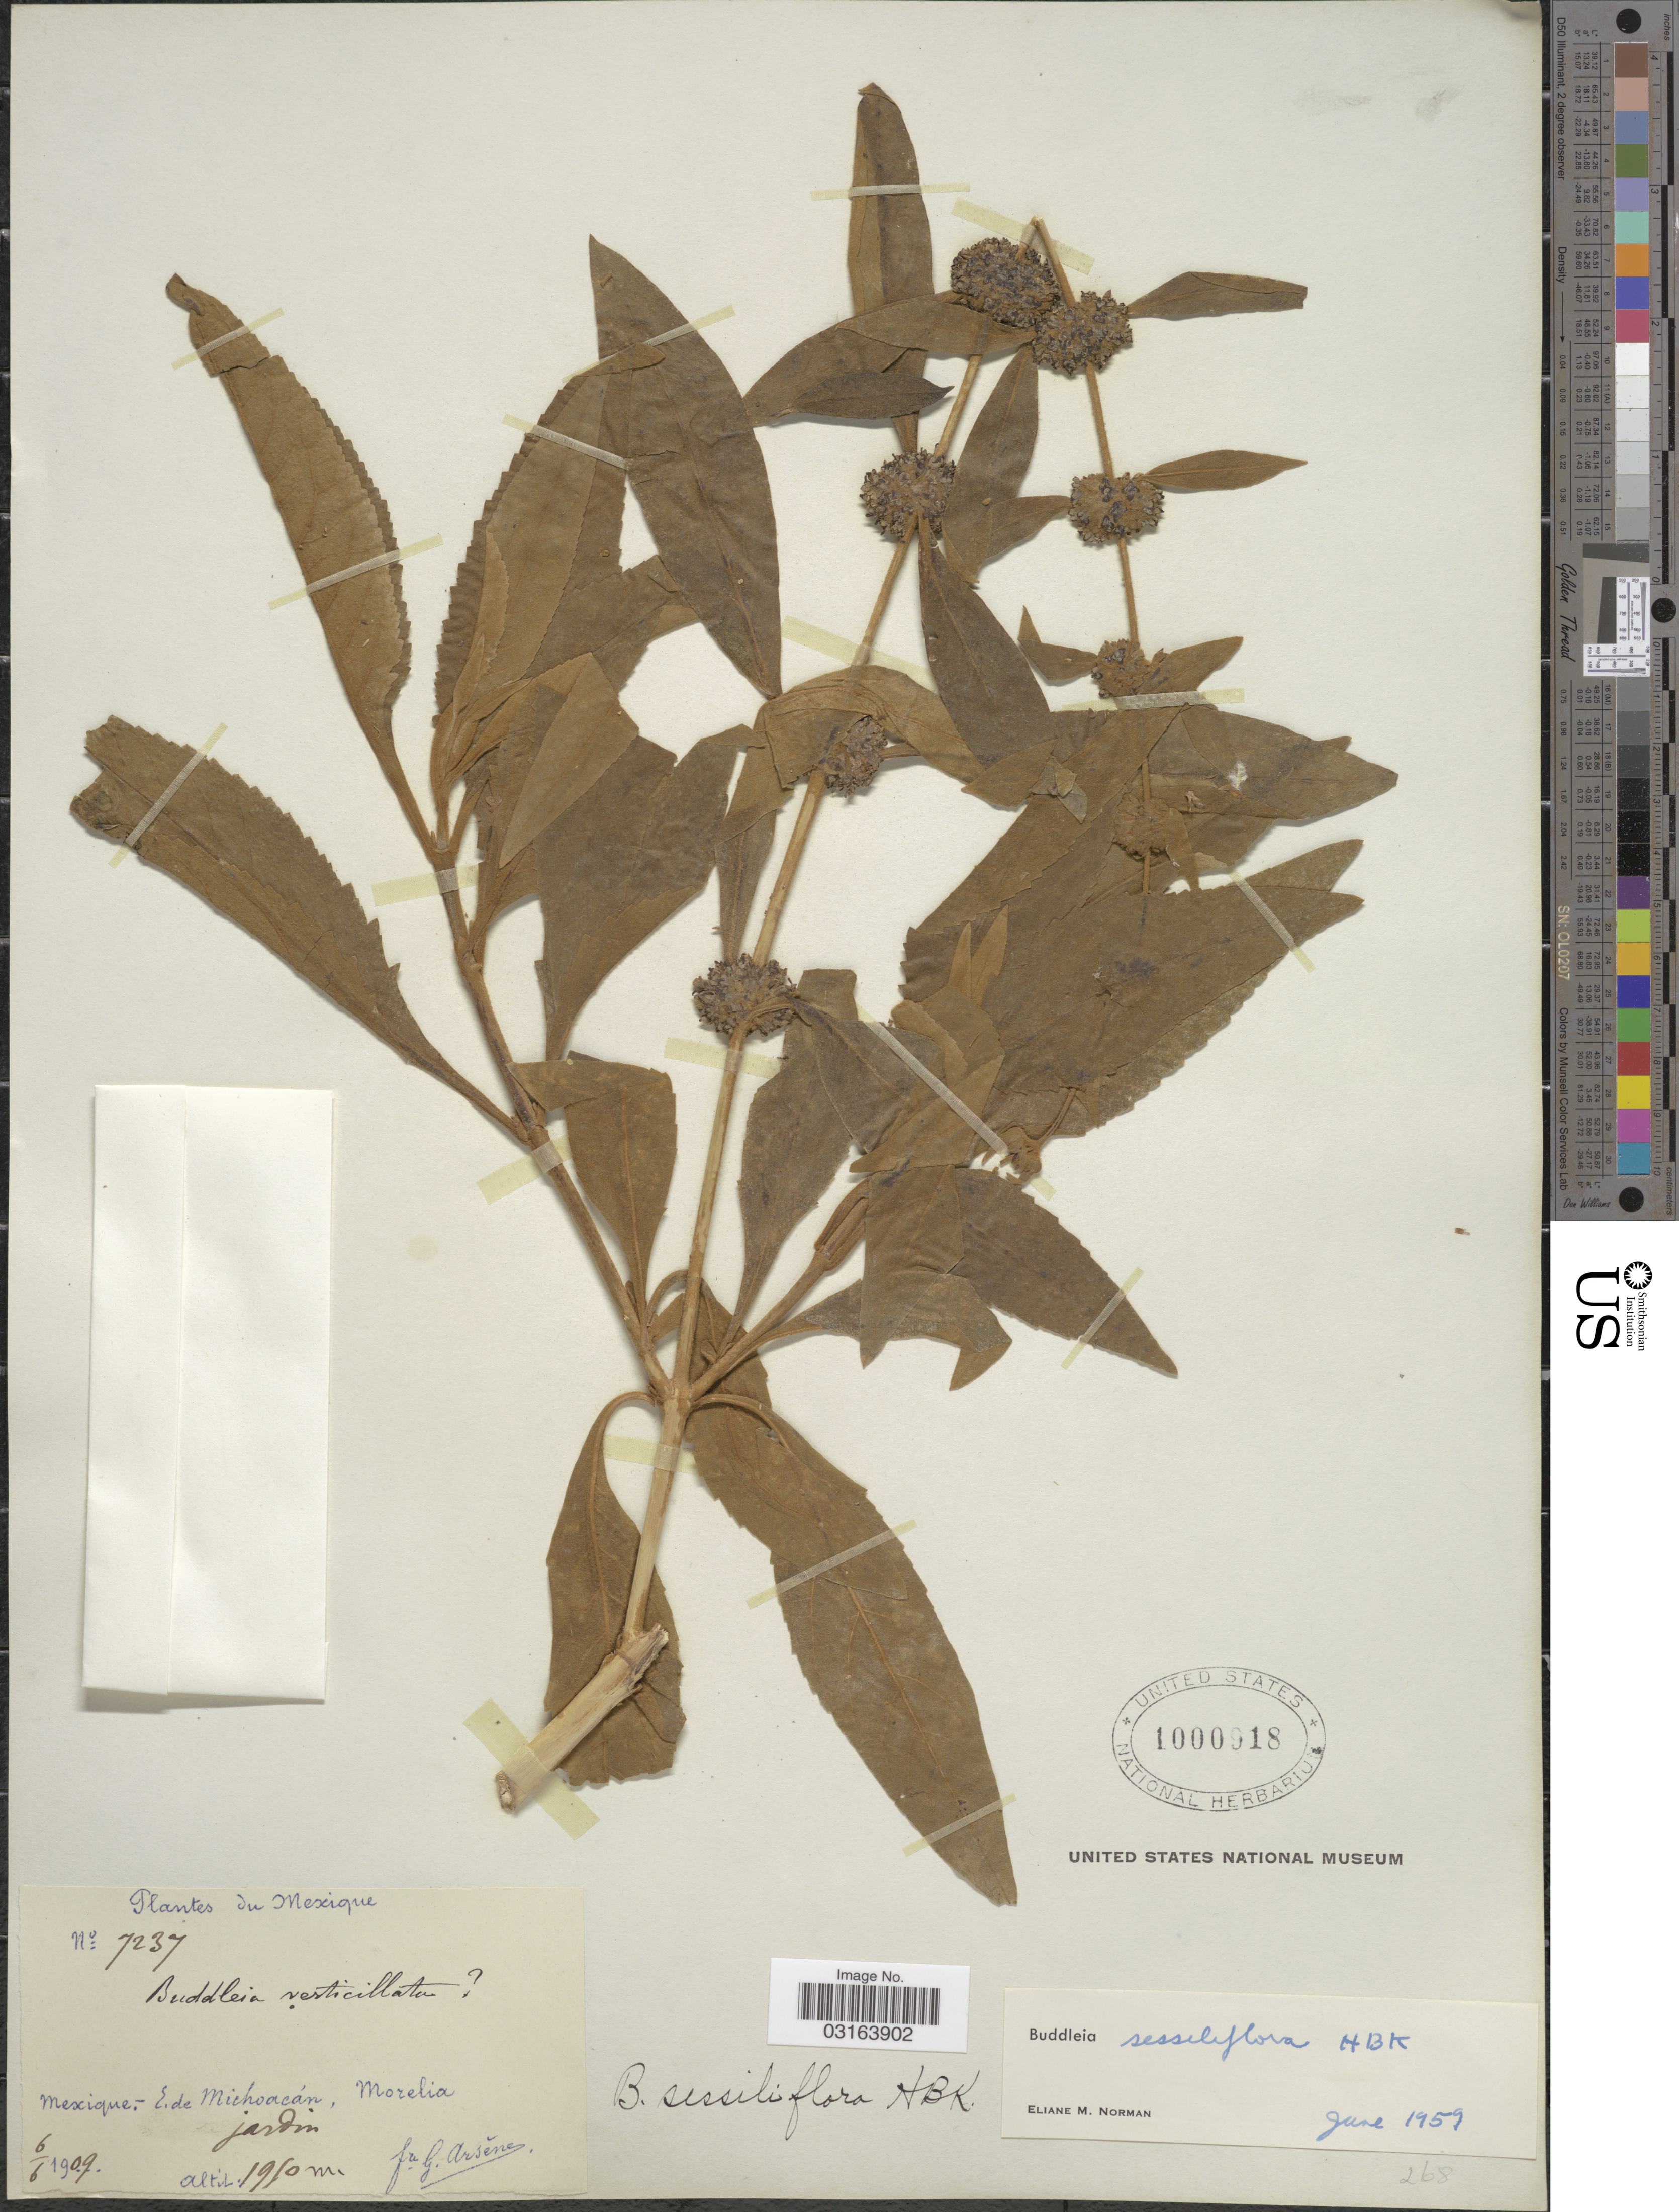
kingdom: Plantae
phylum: Tracheophyta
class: Magnoliopsida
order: Lamiales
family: Scrophulariaceae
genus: Buddleja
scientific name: Buddleja sessiliflora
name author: Kunth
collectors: Bro. G. Arsène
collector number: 7237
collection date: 1909-06-06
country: Mexico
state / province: Michoacán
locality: E. de Michoacán, Morelia. Jardin.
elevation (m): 1950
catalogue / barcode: US 1000918